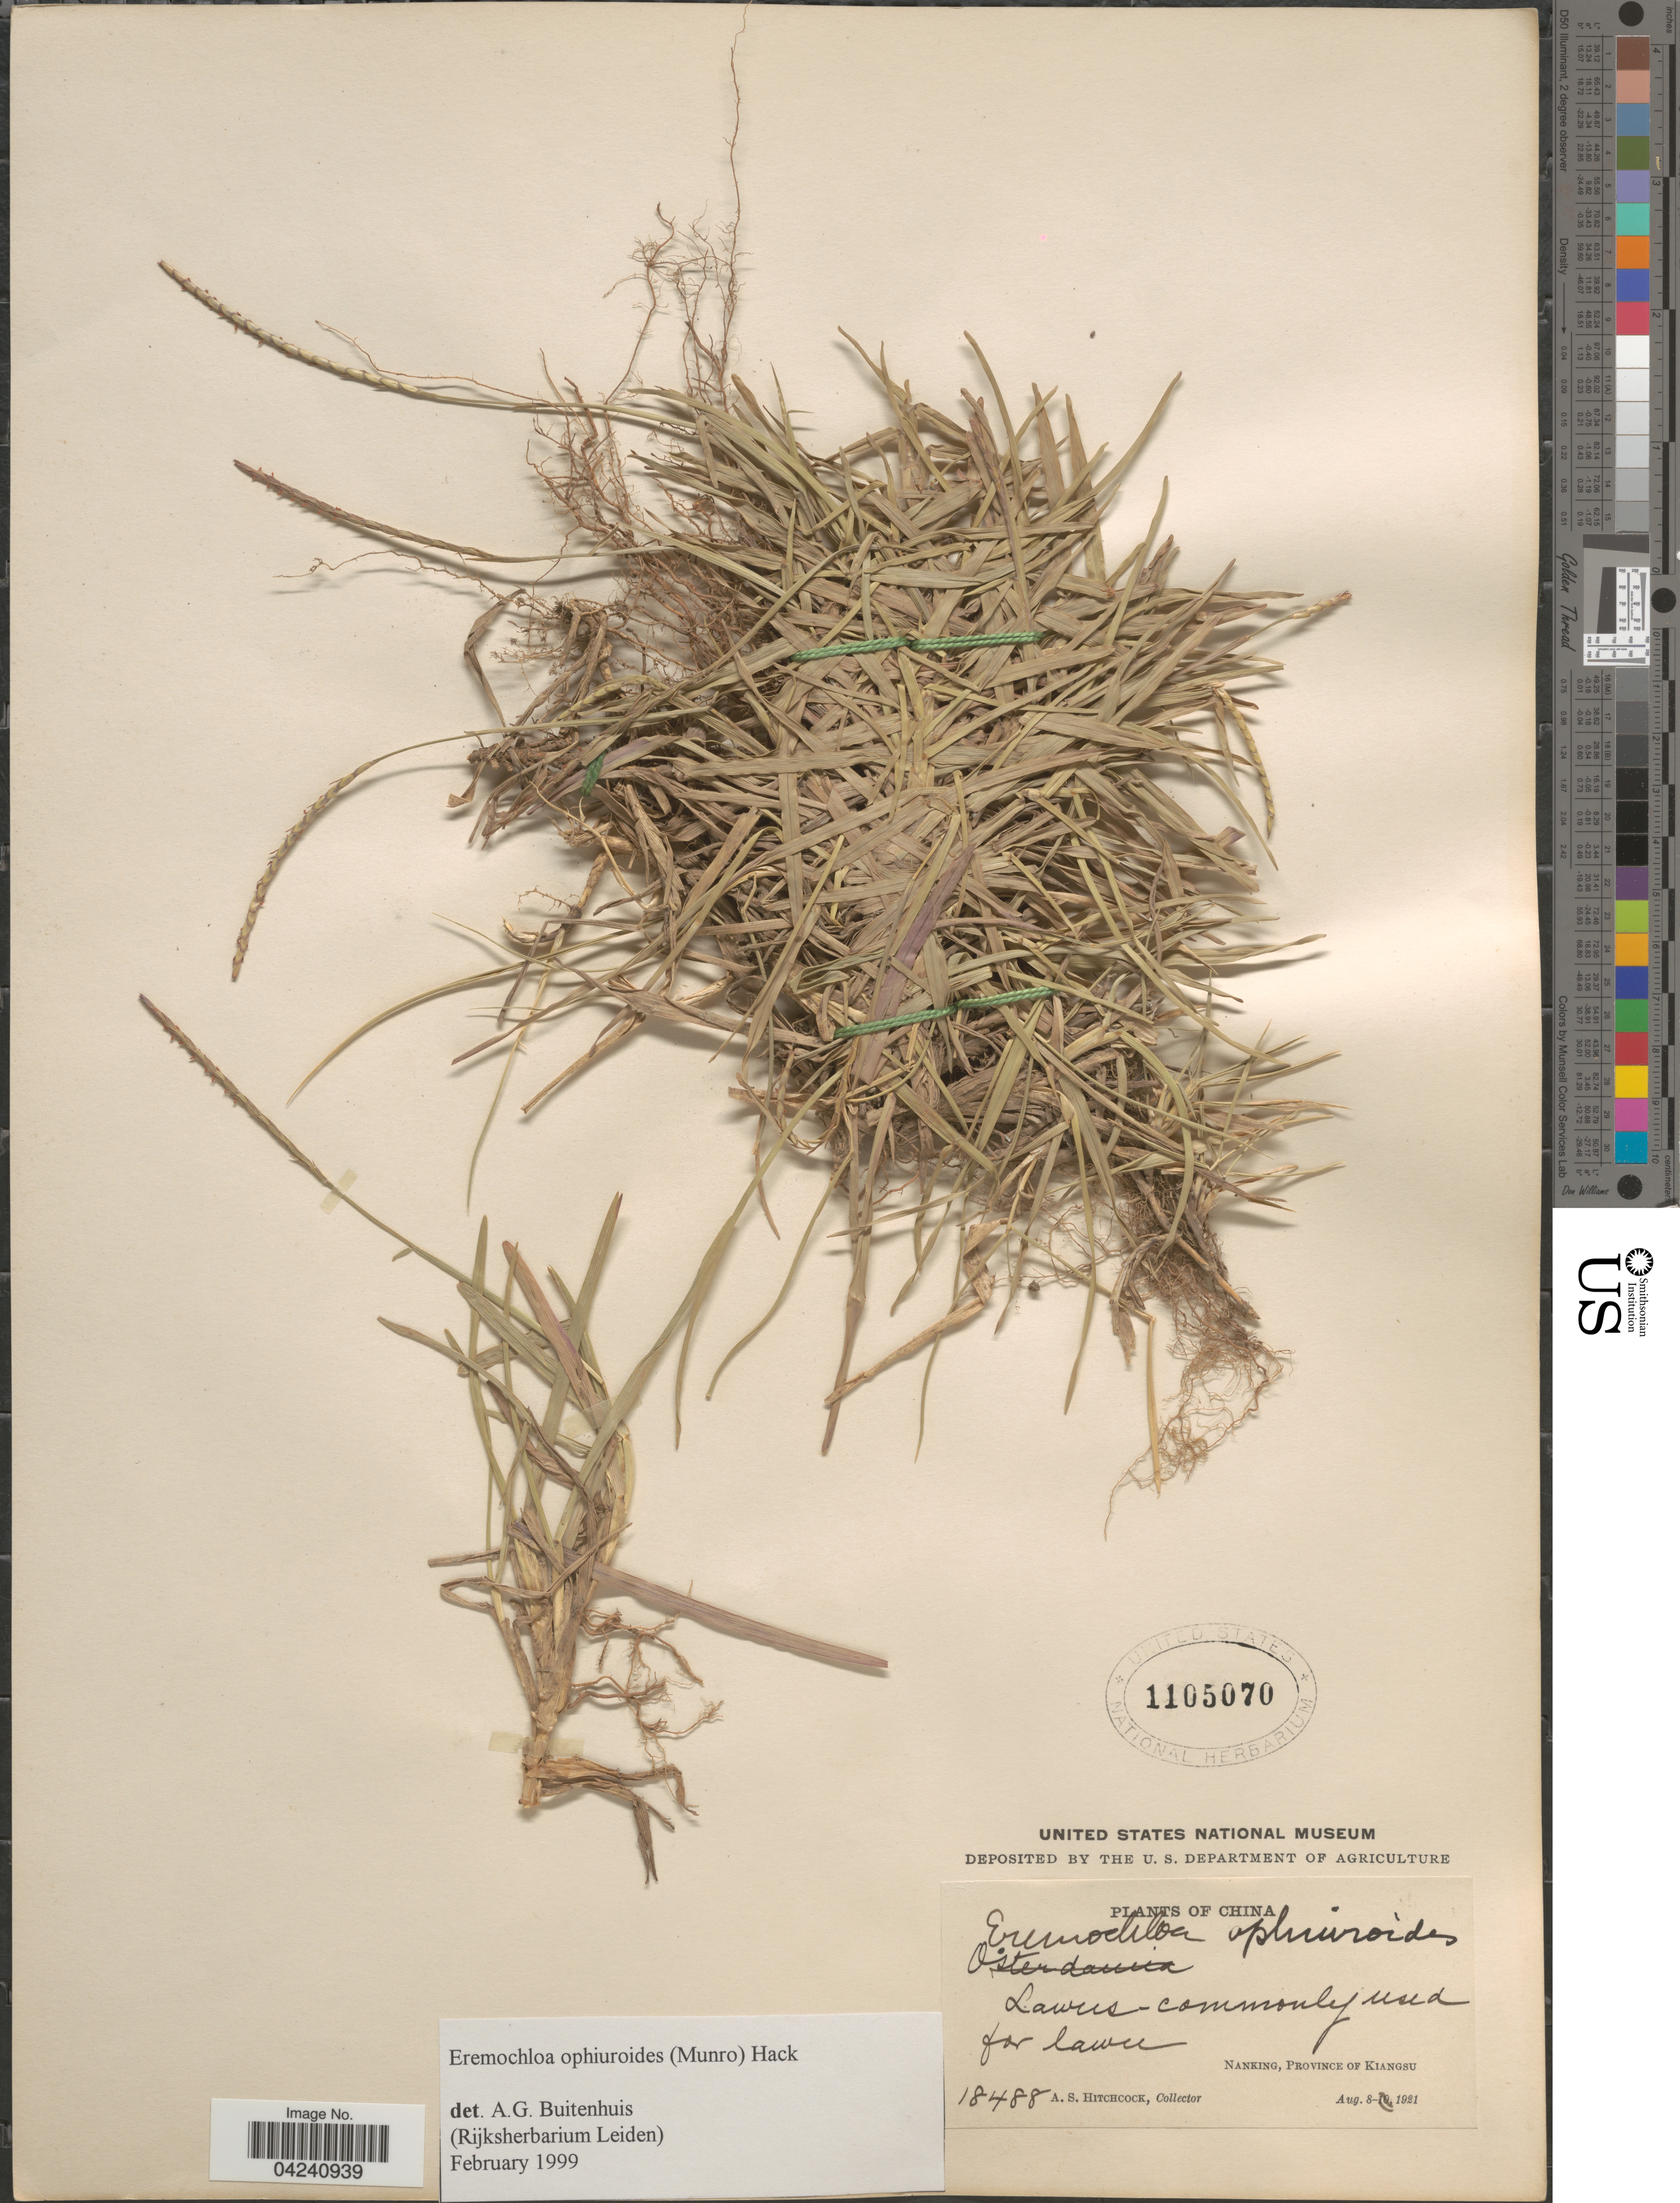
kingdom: Plantae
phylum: Tracheophyta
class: Liliopsida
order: Poales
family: Poaceae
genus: Eremochloa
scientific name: Eremochloa ophiuroides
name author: (Munro) Hack.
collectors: A. S. Hitchcock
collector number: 18488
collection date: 1921-08-08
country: China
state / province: Jiangsu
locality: Nanking, Province of Kiangsu.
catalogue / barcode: US 1105070